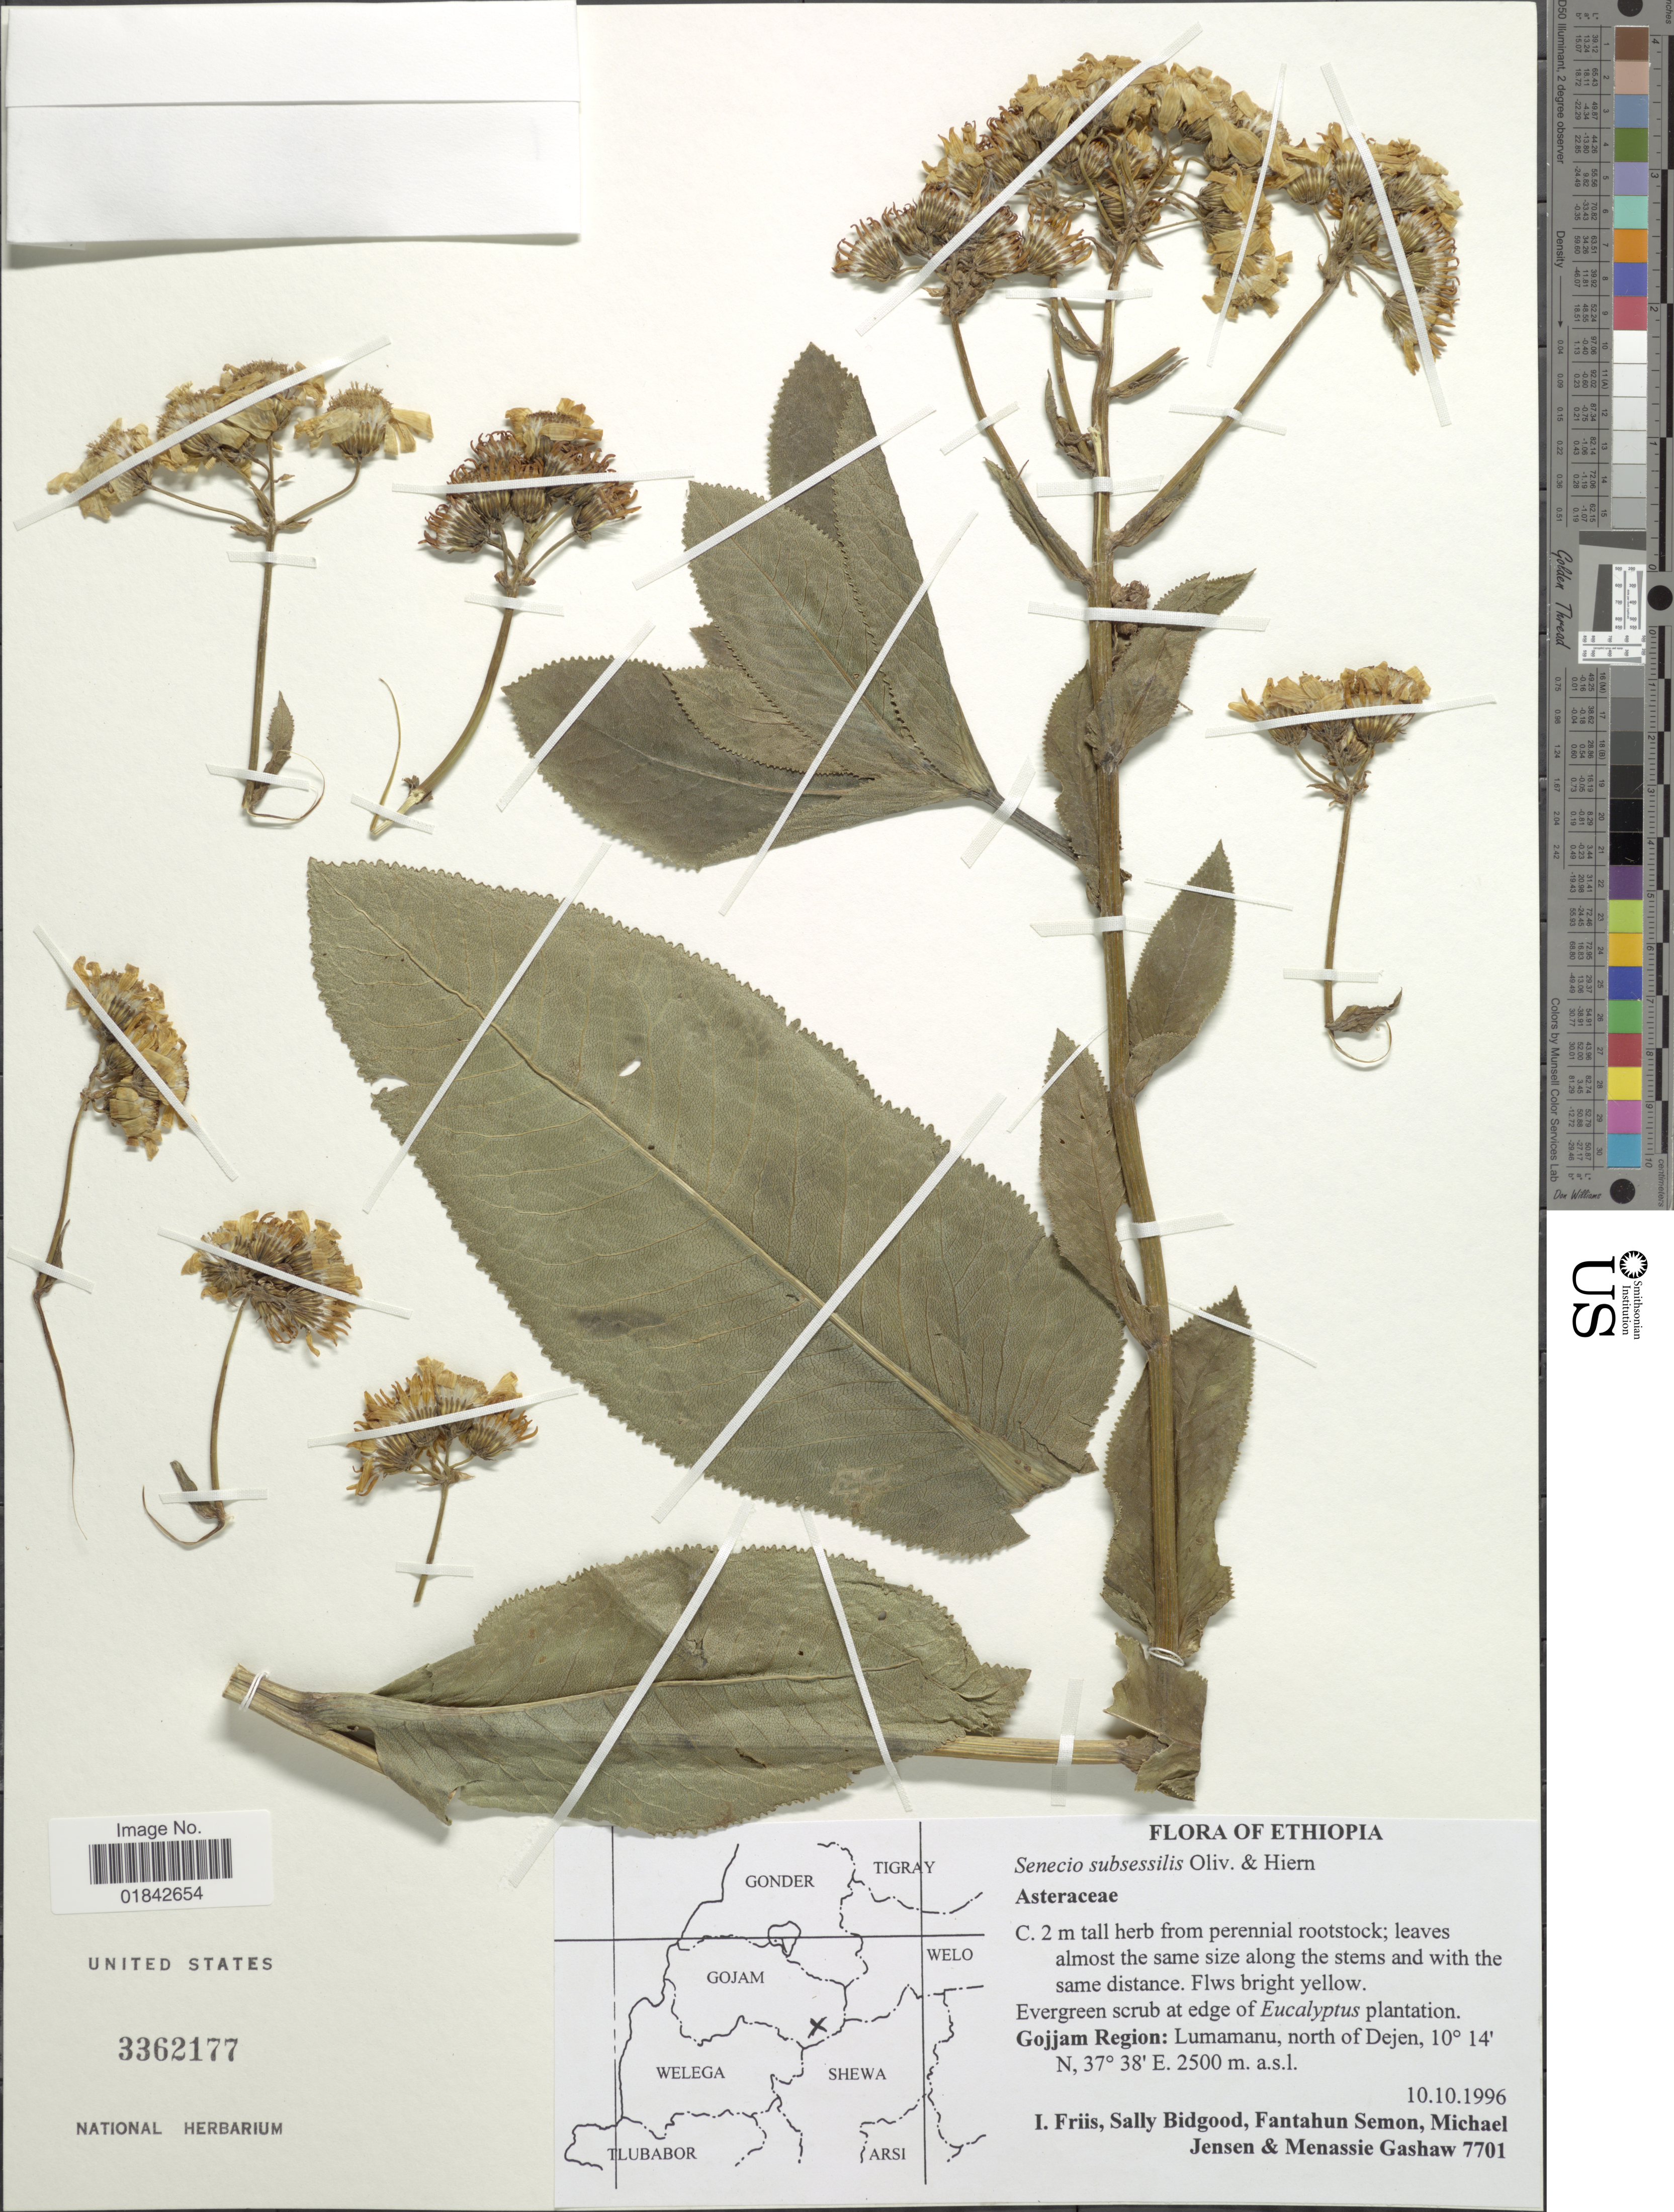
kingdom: Plantae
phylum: Tracheophyta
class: Magnoliopsida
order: Asterales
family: Asteraceae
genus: Senecio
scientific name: Senecio subsessilis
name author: Oliv. & Hiern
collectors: I. Friis, S. Bidgood, F. Semon, M. Jensen & M. Gashaw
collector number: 7701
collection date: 1996-10-10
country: Ethiopia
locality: Gojjam Region: Lumamanu, north of Dejen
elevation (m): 2500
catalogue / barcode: US 3362177